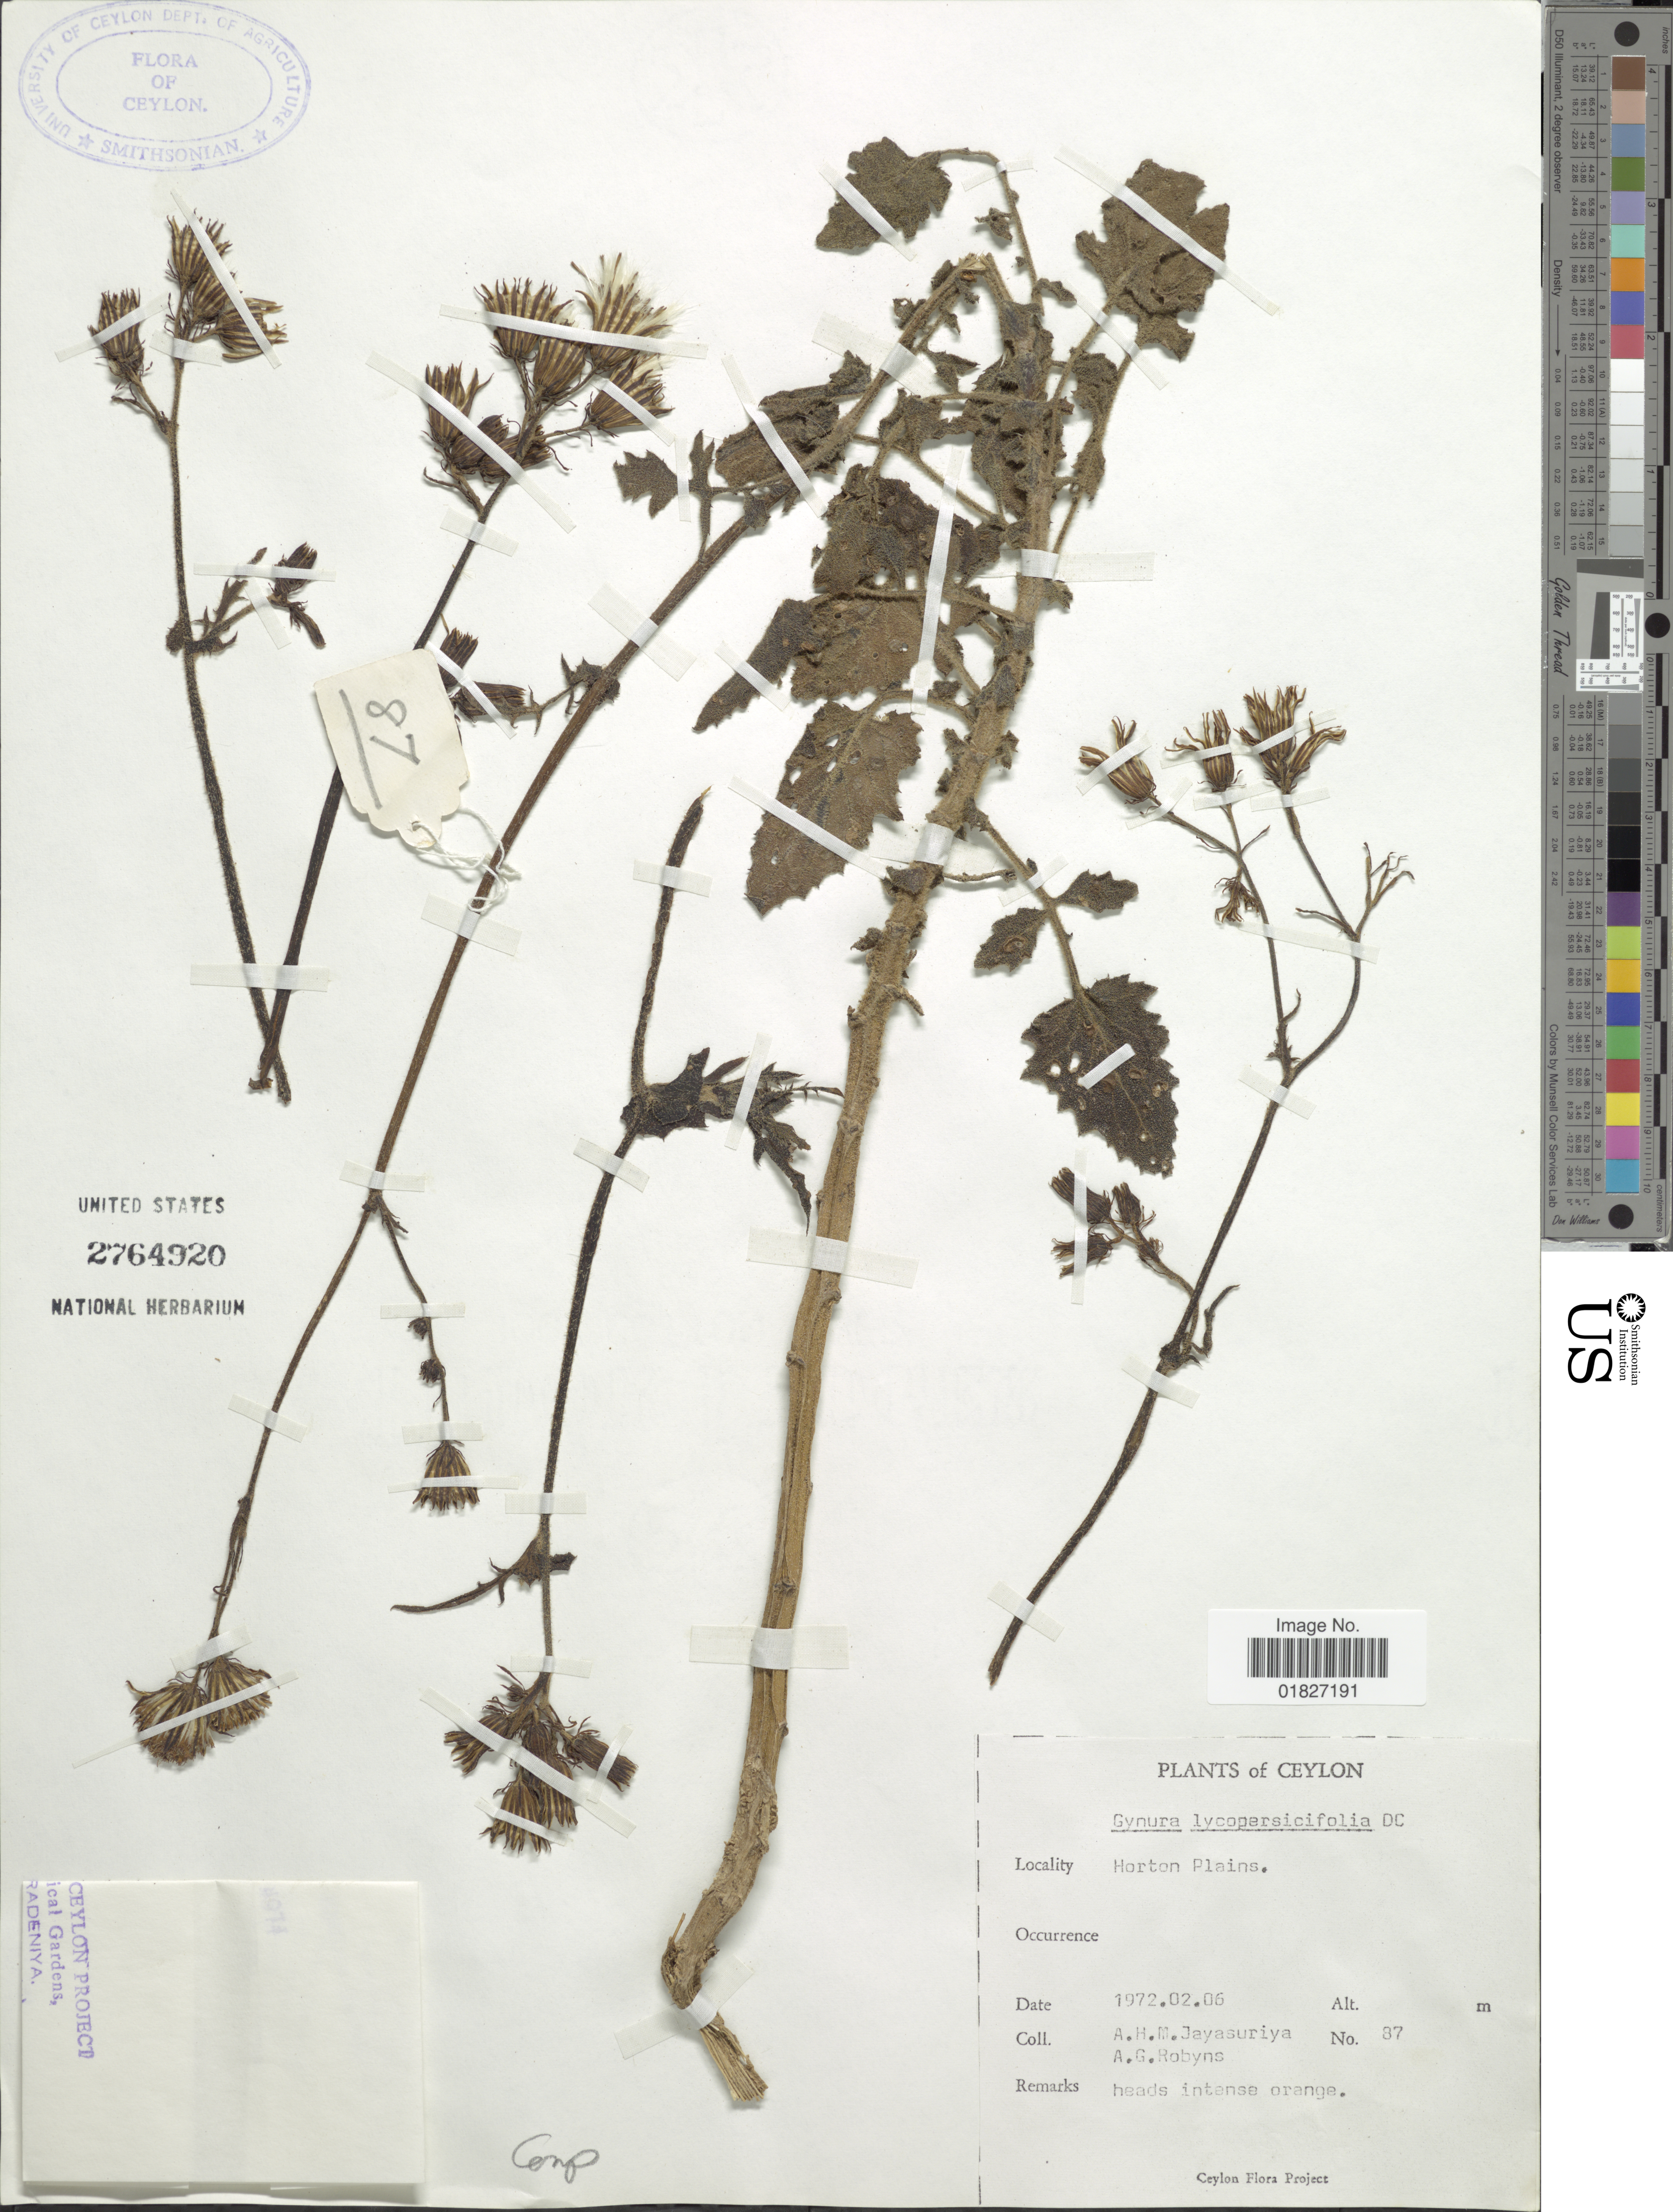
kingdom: Plantae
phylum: Tracheophyta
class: Magnoliopsida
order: Asterales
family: Asteraceae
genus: Gynura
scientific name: Gynura lycopersicifolia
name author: DC.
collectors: A. H. Jayasuriya & A. G. Robyns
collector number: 87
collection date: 1972-02-06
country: Sri Lanka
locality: Ceylon, Horton Plains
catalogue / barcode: US 2764920